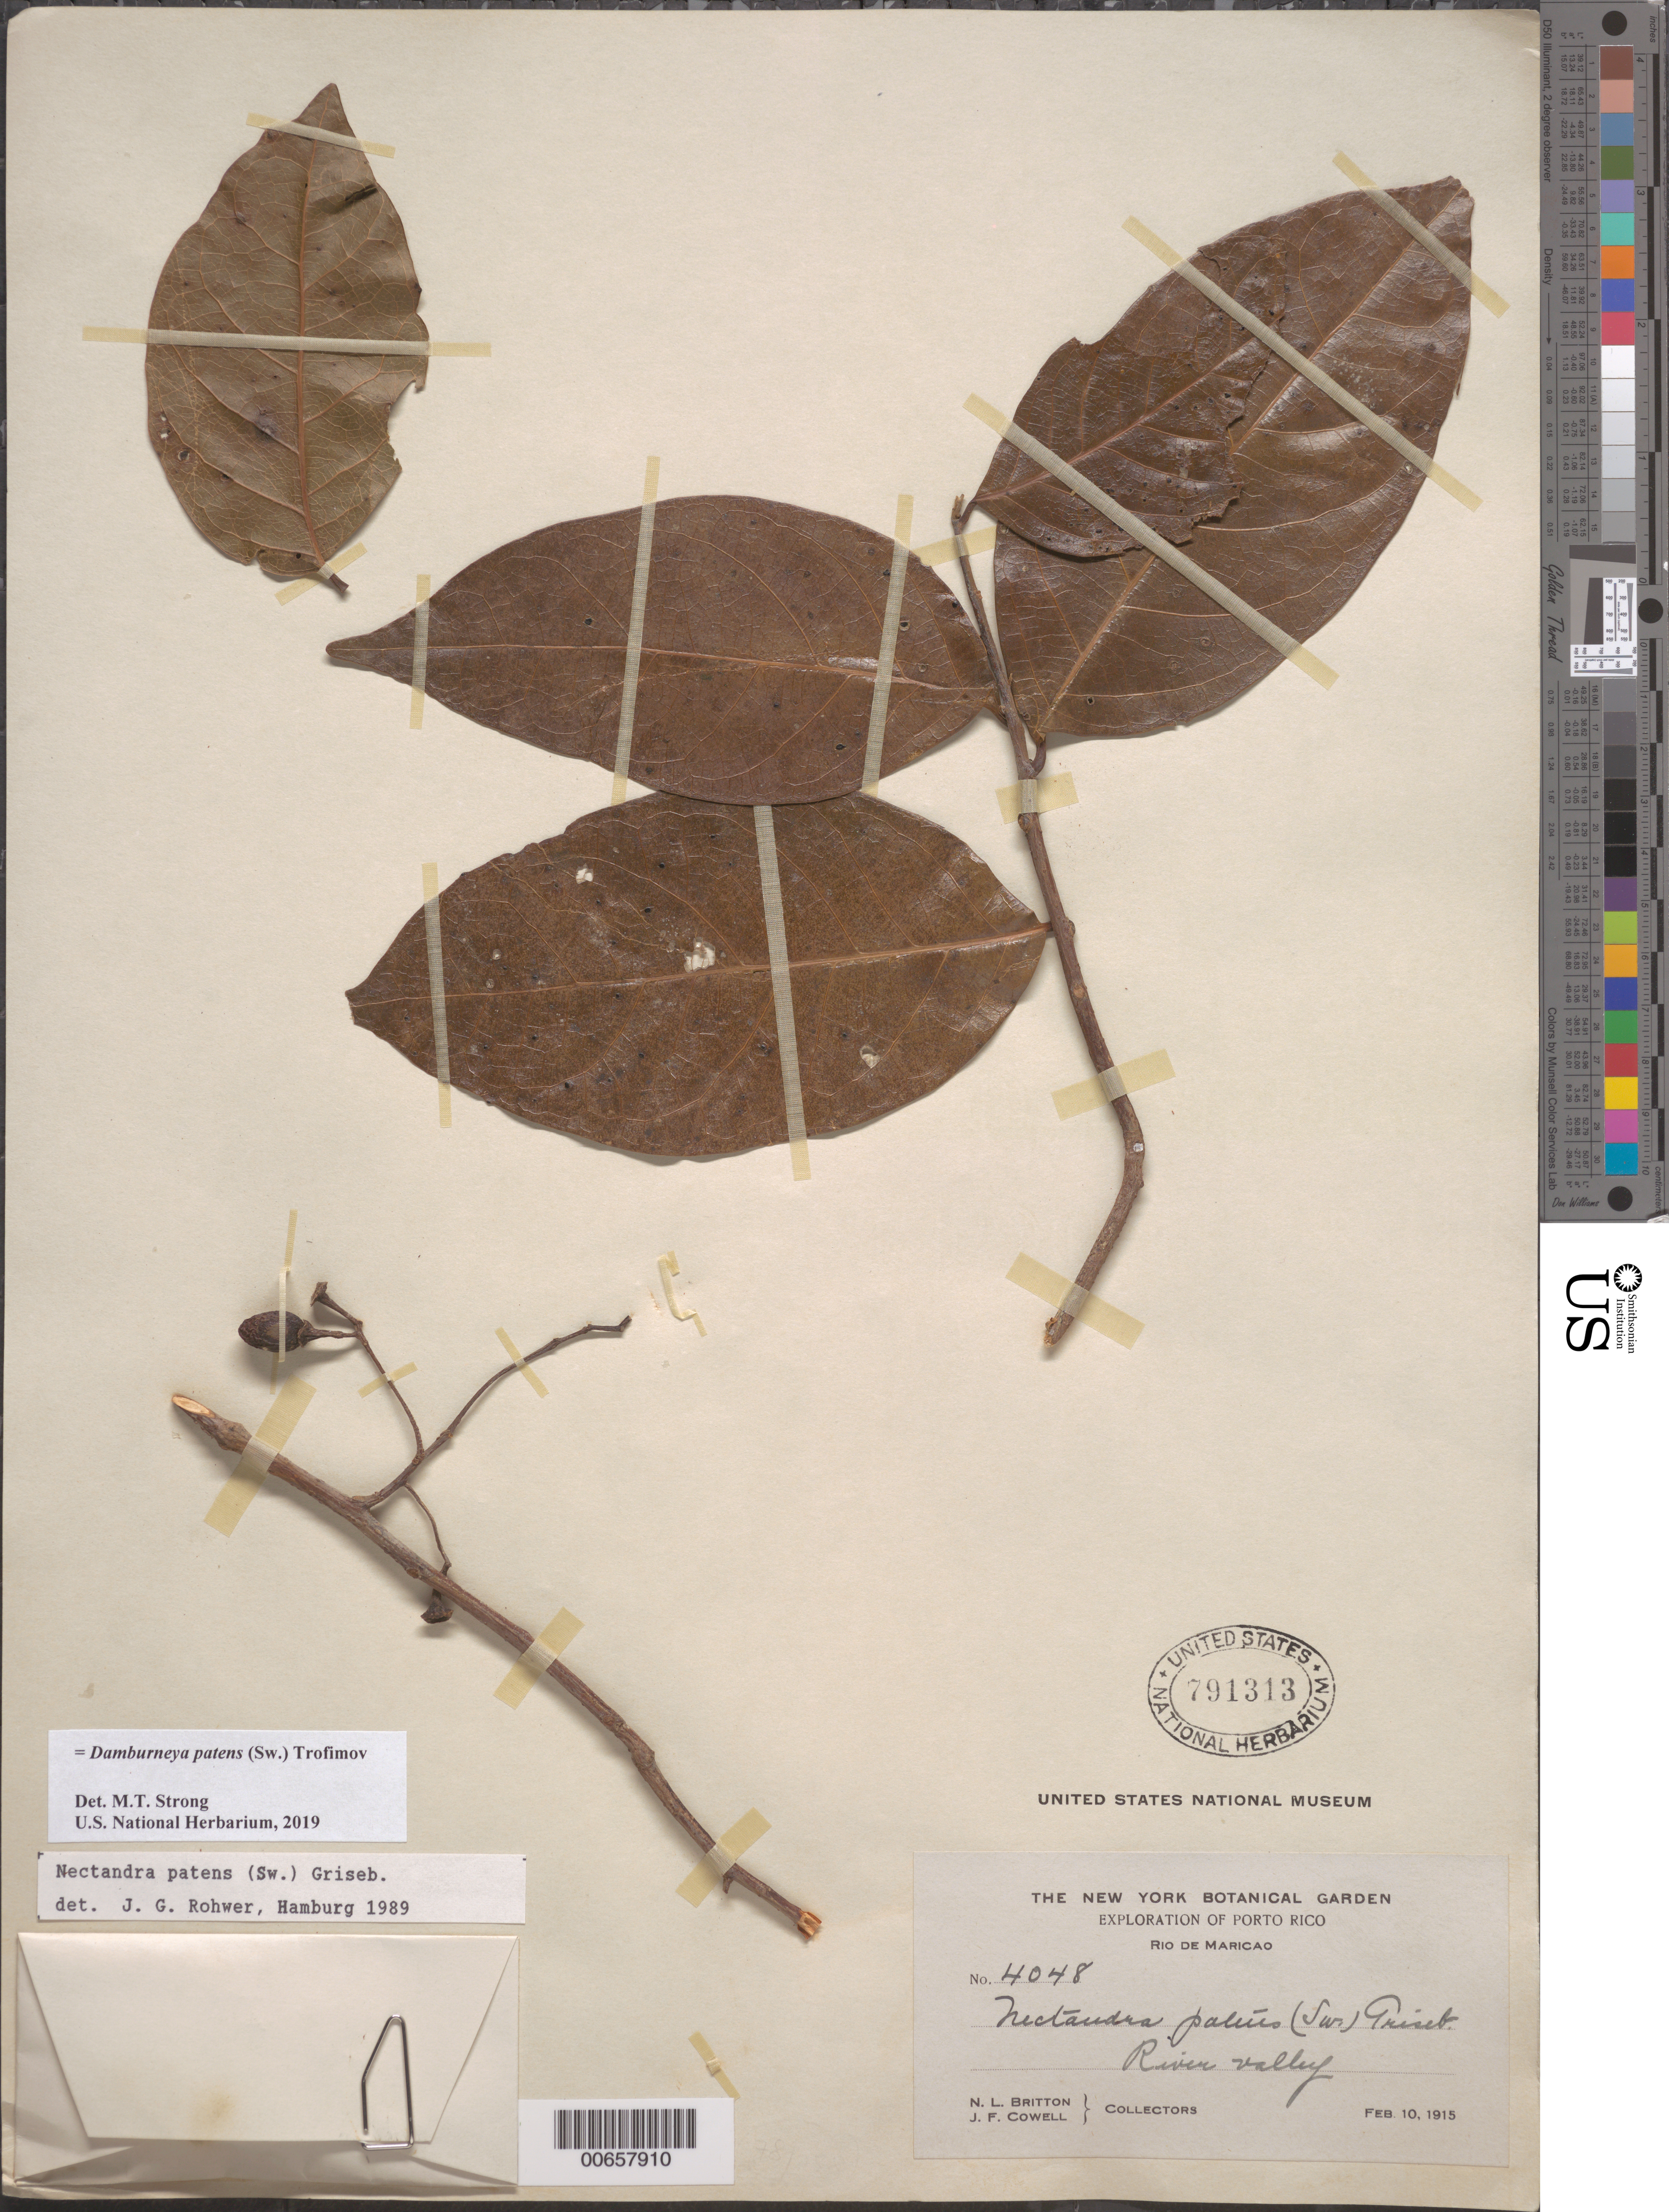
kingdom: Plantae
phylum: Tracheophyta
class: Magnoliopsida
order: Laurales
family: Lauraceae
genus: Damburneya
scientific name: Damburneya patens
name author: (Sw.) Trofimov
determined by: Strong, M. T., (US), Smithsonian Institution - National Museum of Natural History (UNITED STATES)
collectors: N. Britton & J. F. Cowell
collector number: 4048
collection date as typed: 10 Feb 1915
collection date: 1915-02-10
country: Puerto Rico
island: Greater Antilles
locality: Rio de Maricao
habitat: River valley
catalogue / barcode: US 791313